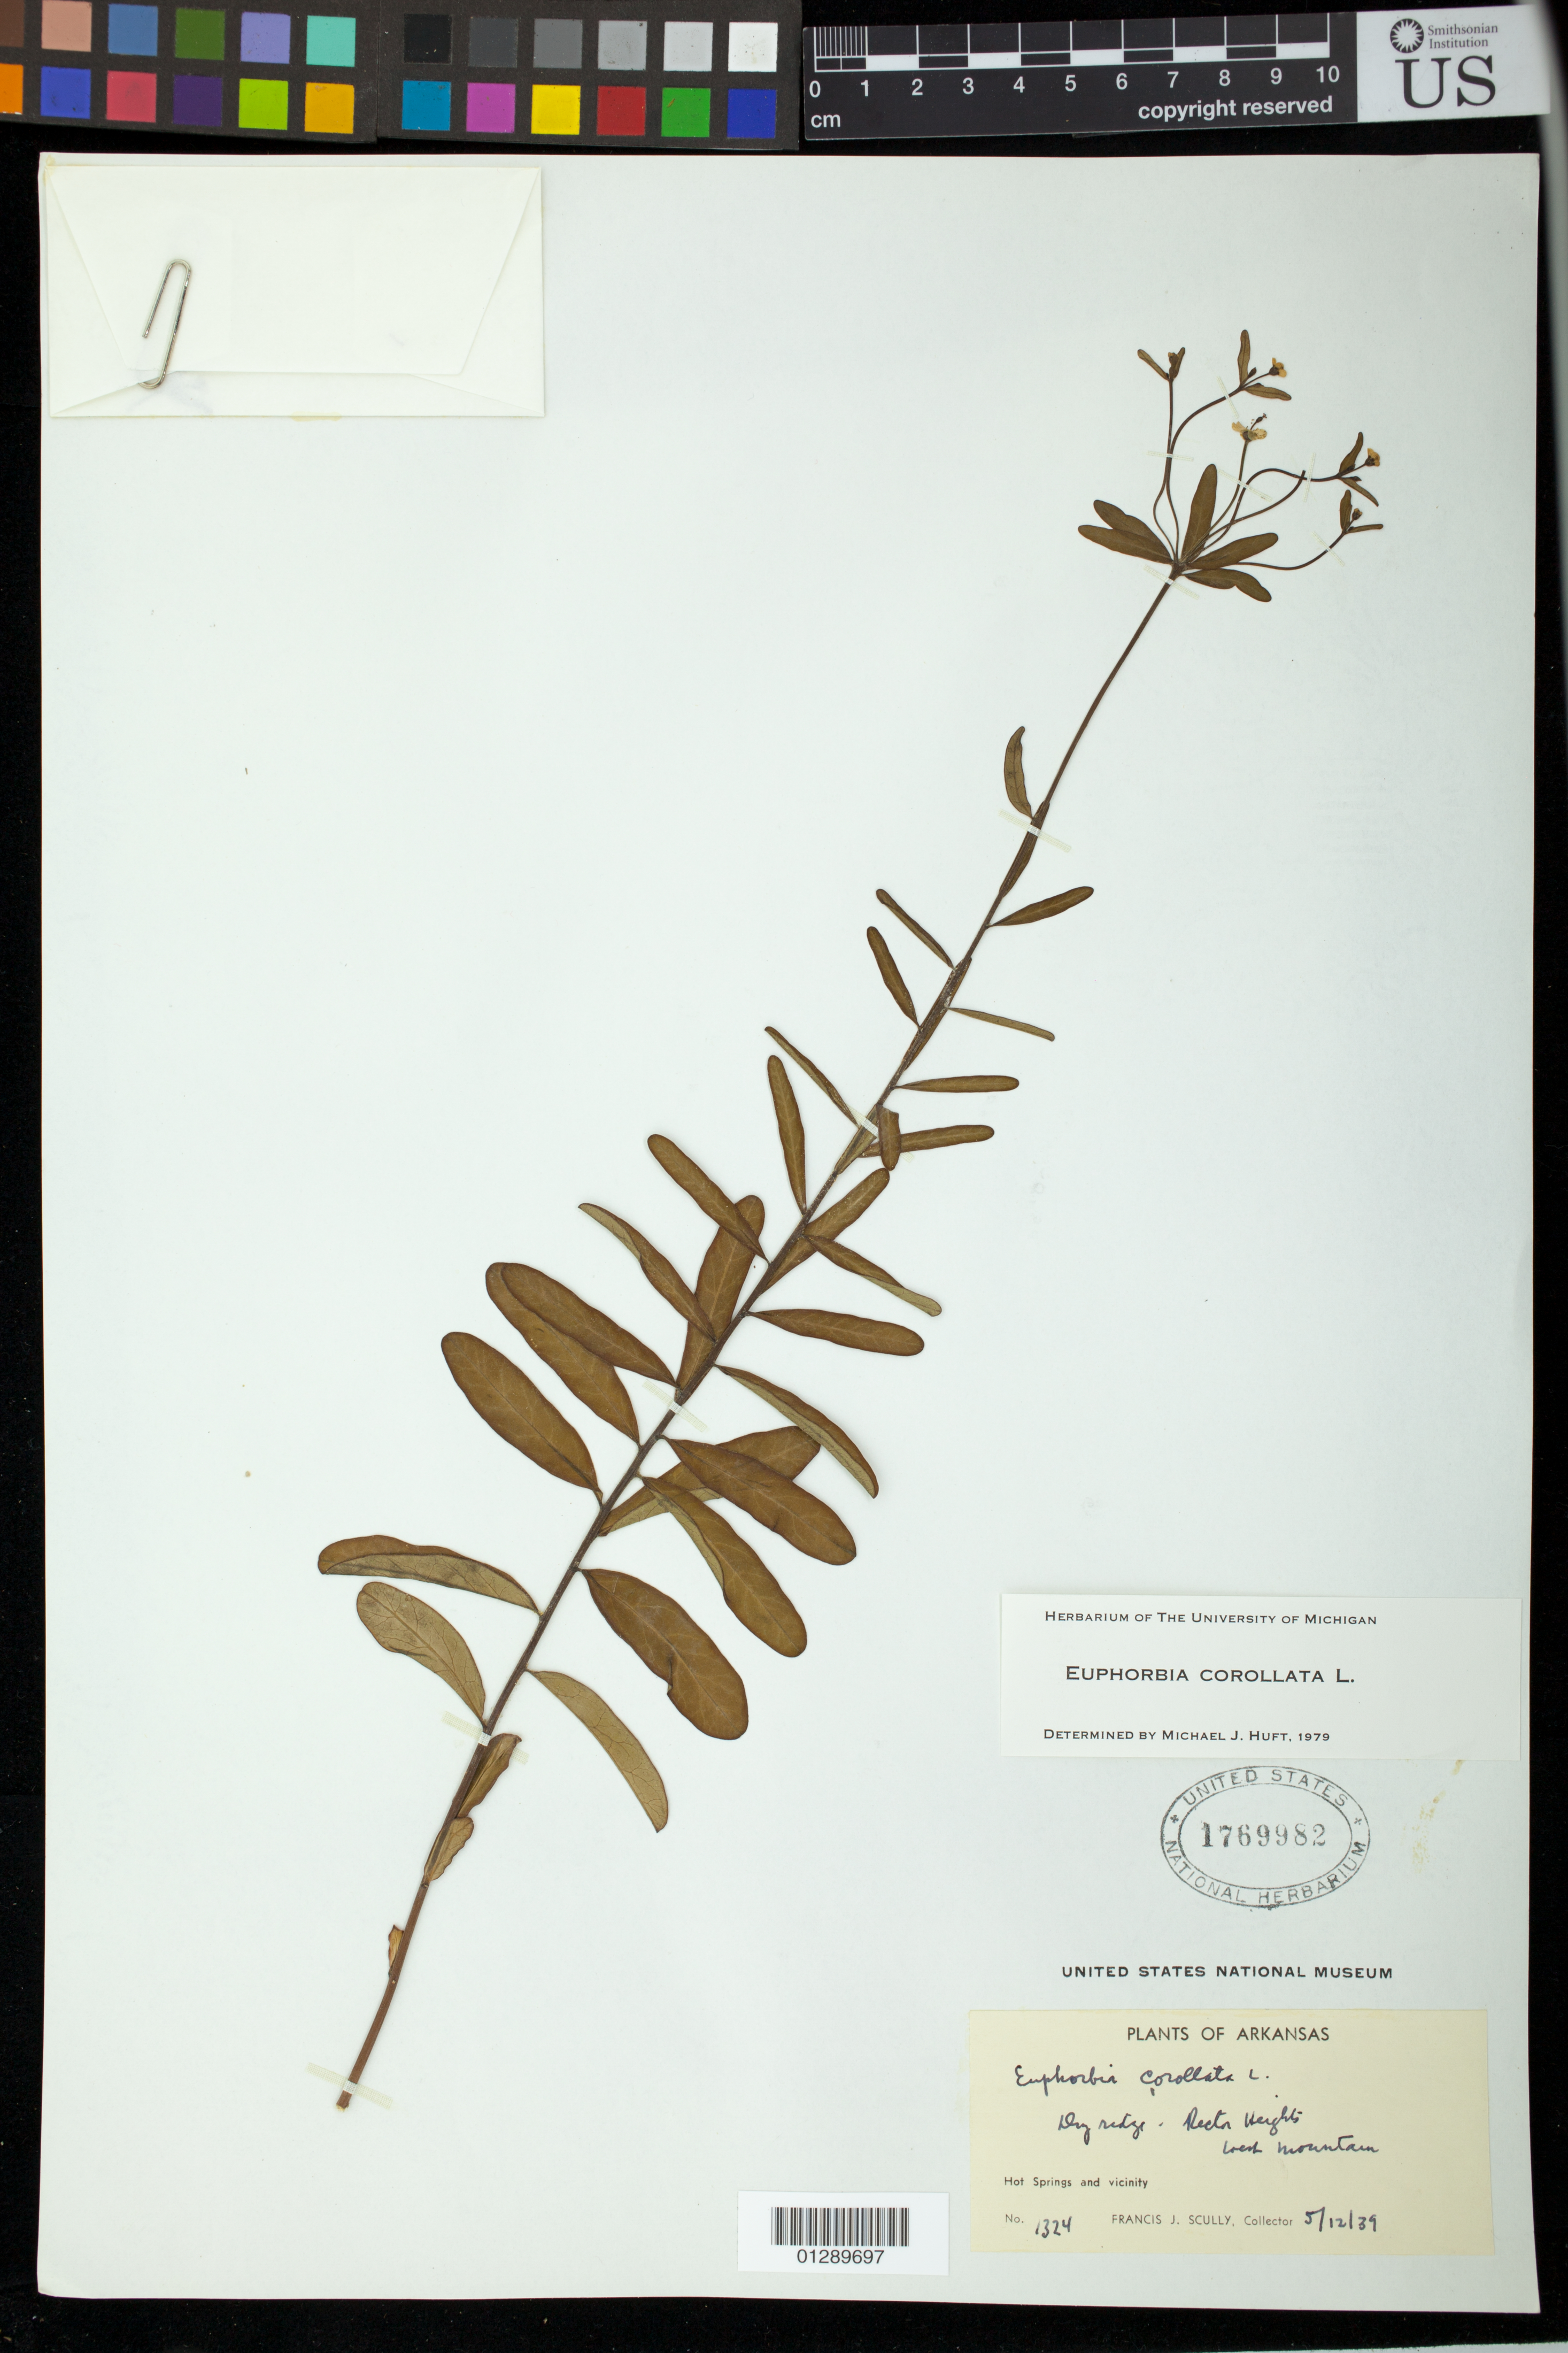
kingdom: Plantae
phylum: Tracheophyta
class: Magnoliopsida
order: Malpighiales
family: Euphorbiaceae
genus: Euphorbia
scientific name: Euphorbia corollata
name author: L.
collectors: F. J. Scully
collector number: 1324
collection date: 1939-05-12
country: United States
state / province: Arkansas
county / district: Garland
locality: Rector Heights, Loen Mountain, Hot Springs and vicinity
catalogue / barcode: US 1769982